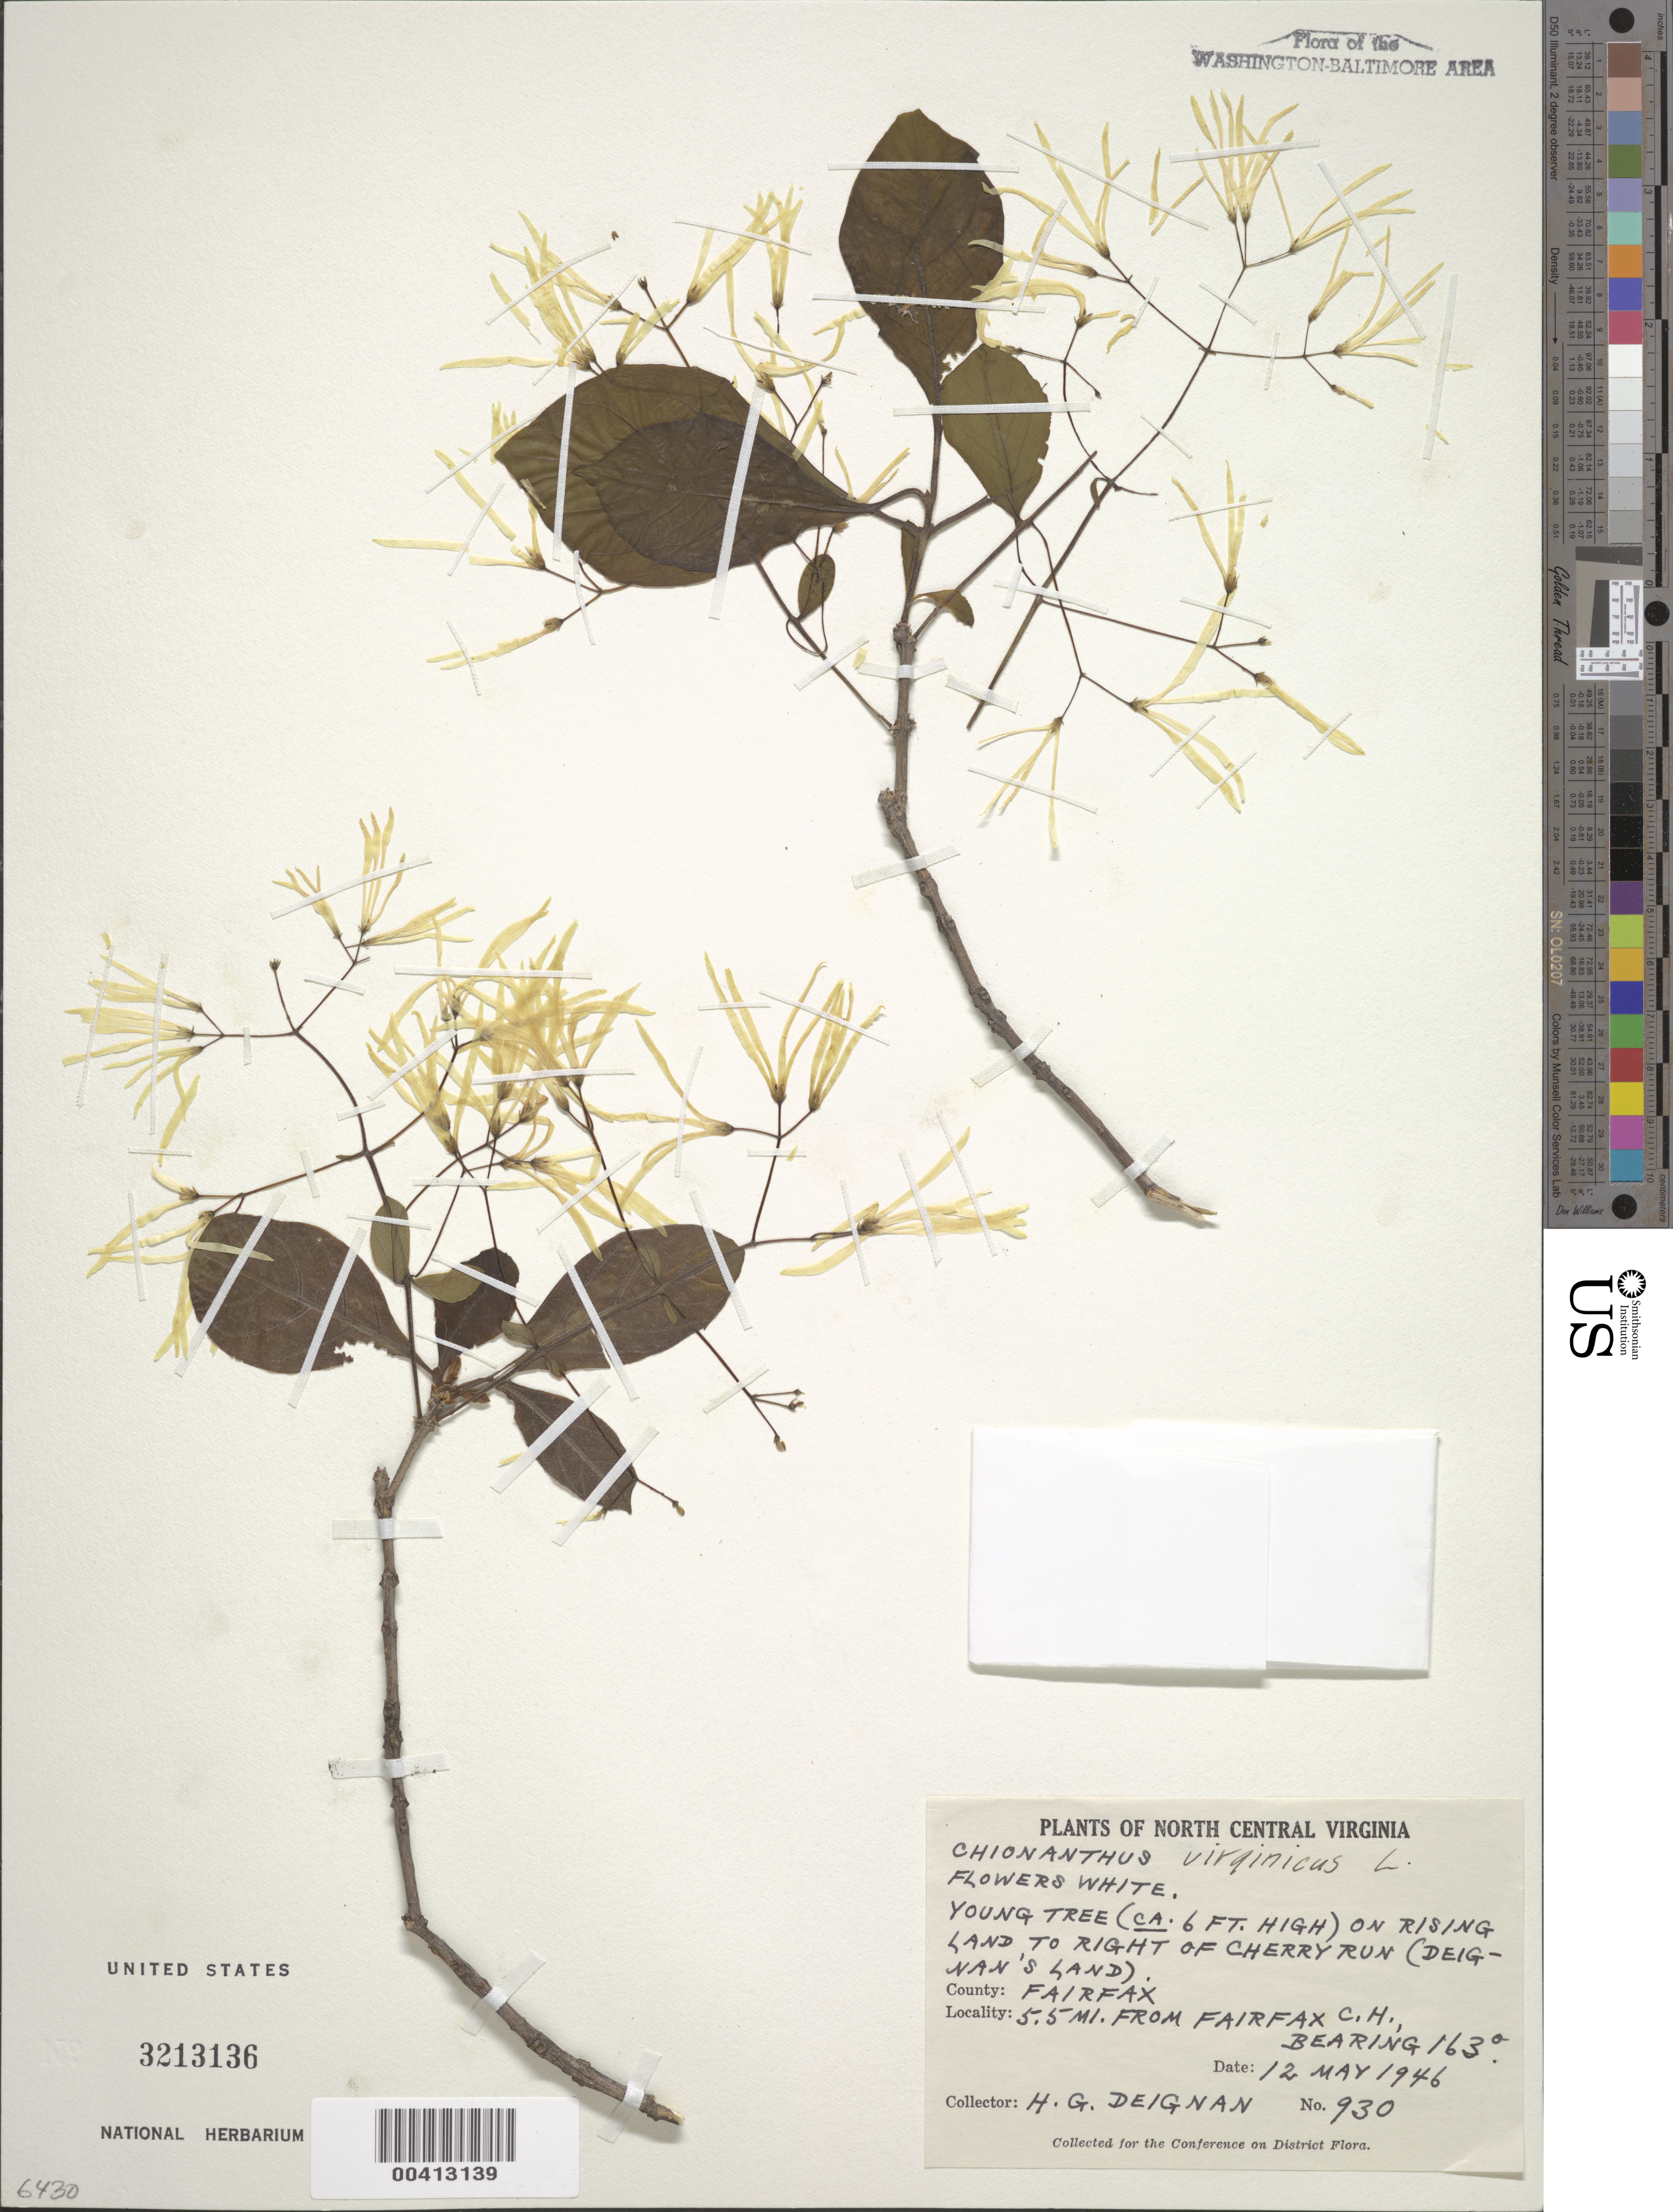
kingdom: Plantae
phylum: Tracheophyta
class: Magnoliopsida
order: Lamiales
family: Oleaceae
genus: Chionanthus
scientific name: Chionanthus virginicus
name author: L.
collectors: H. Deignan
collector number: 930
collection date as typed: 12 May 1946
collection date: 1946-05-12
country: United States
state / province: Virginia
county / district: Fairfax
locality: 5.5 Mi from Fairfax County Courthouse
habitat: At edge of moist ditch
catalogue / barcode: US 3213136